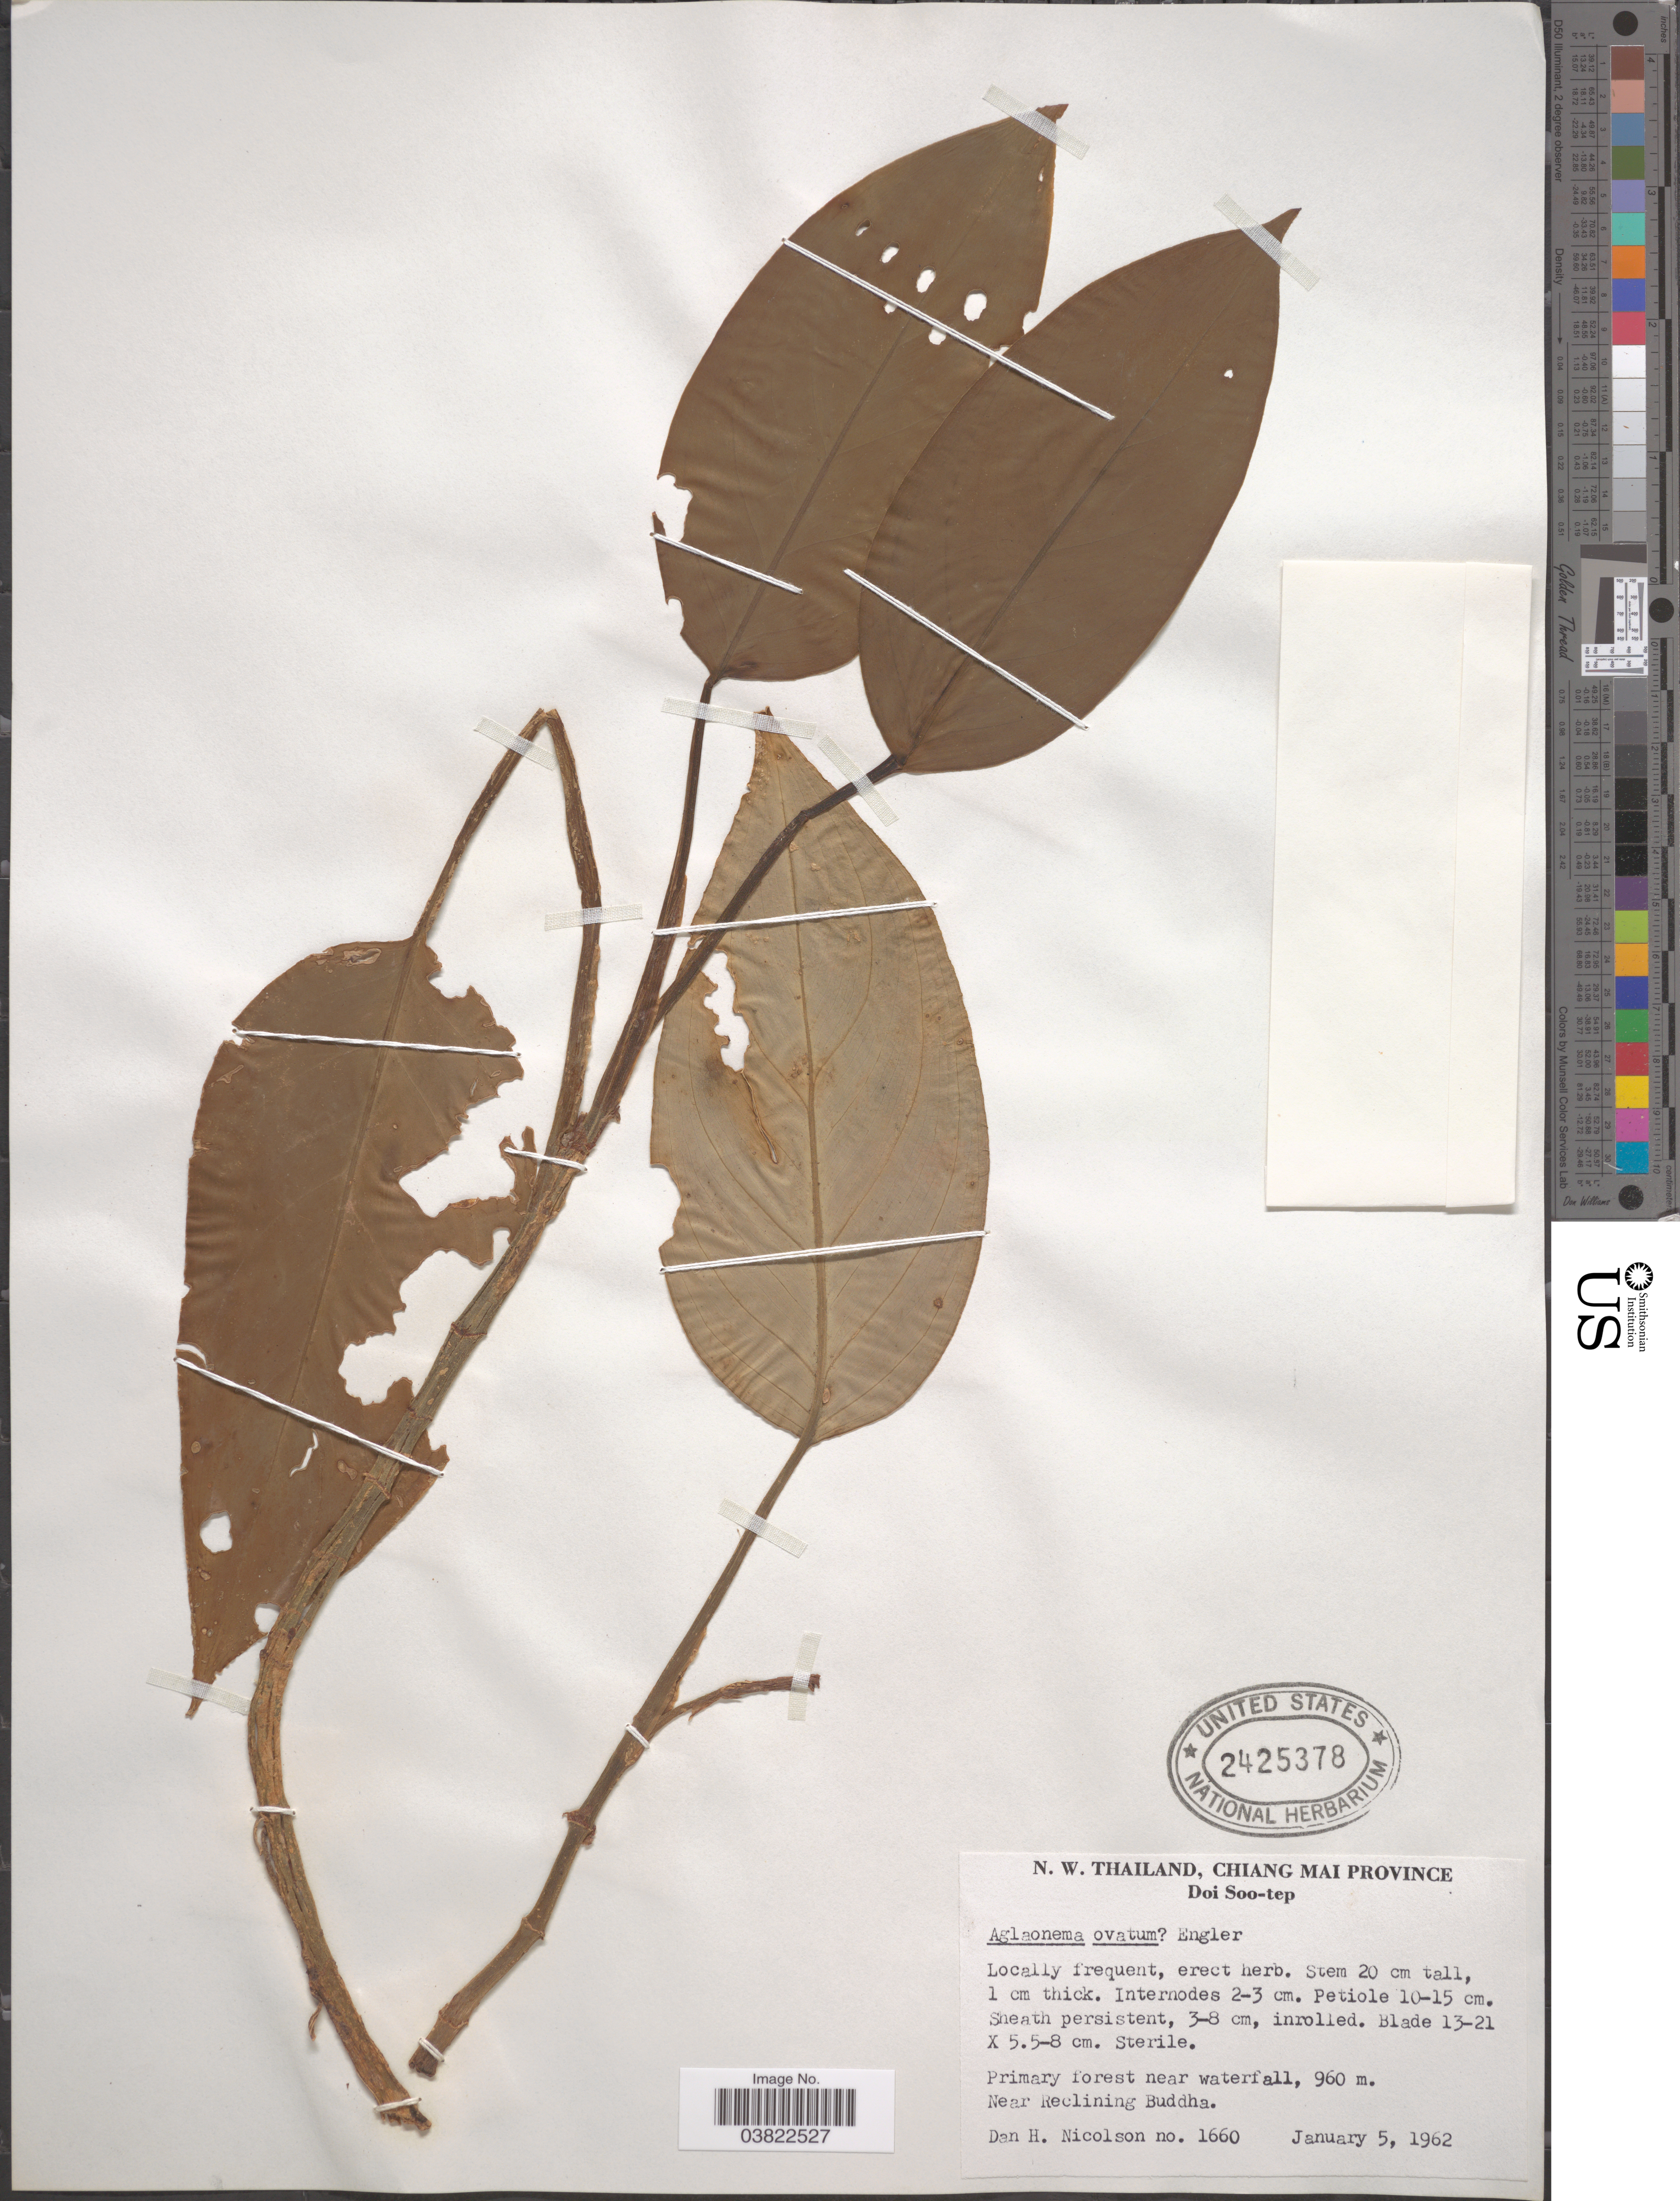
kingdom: Plantae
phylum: Tracheophyta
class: Liliopsida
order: Alismatales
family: Araceae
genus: Aglaonema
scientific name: Aglaonema ovatum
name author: Engl.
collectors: D. H. Nicolson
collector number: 1660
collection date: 1962-01-05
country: Thailand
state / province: Chiang Mai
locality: N. W. Thailand. Doi Soo-tep. Near Reclining Buddha.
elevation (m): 960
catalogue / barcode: US 2425378